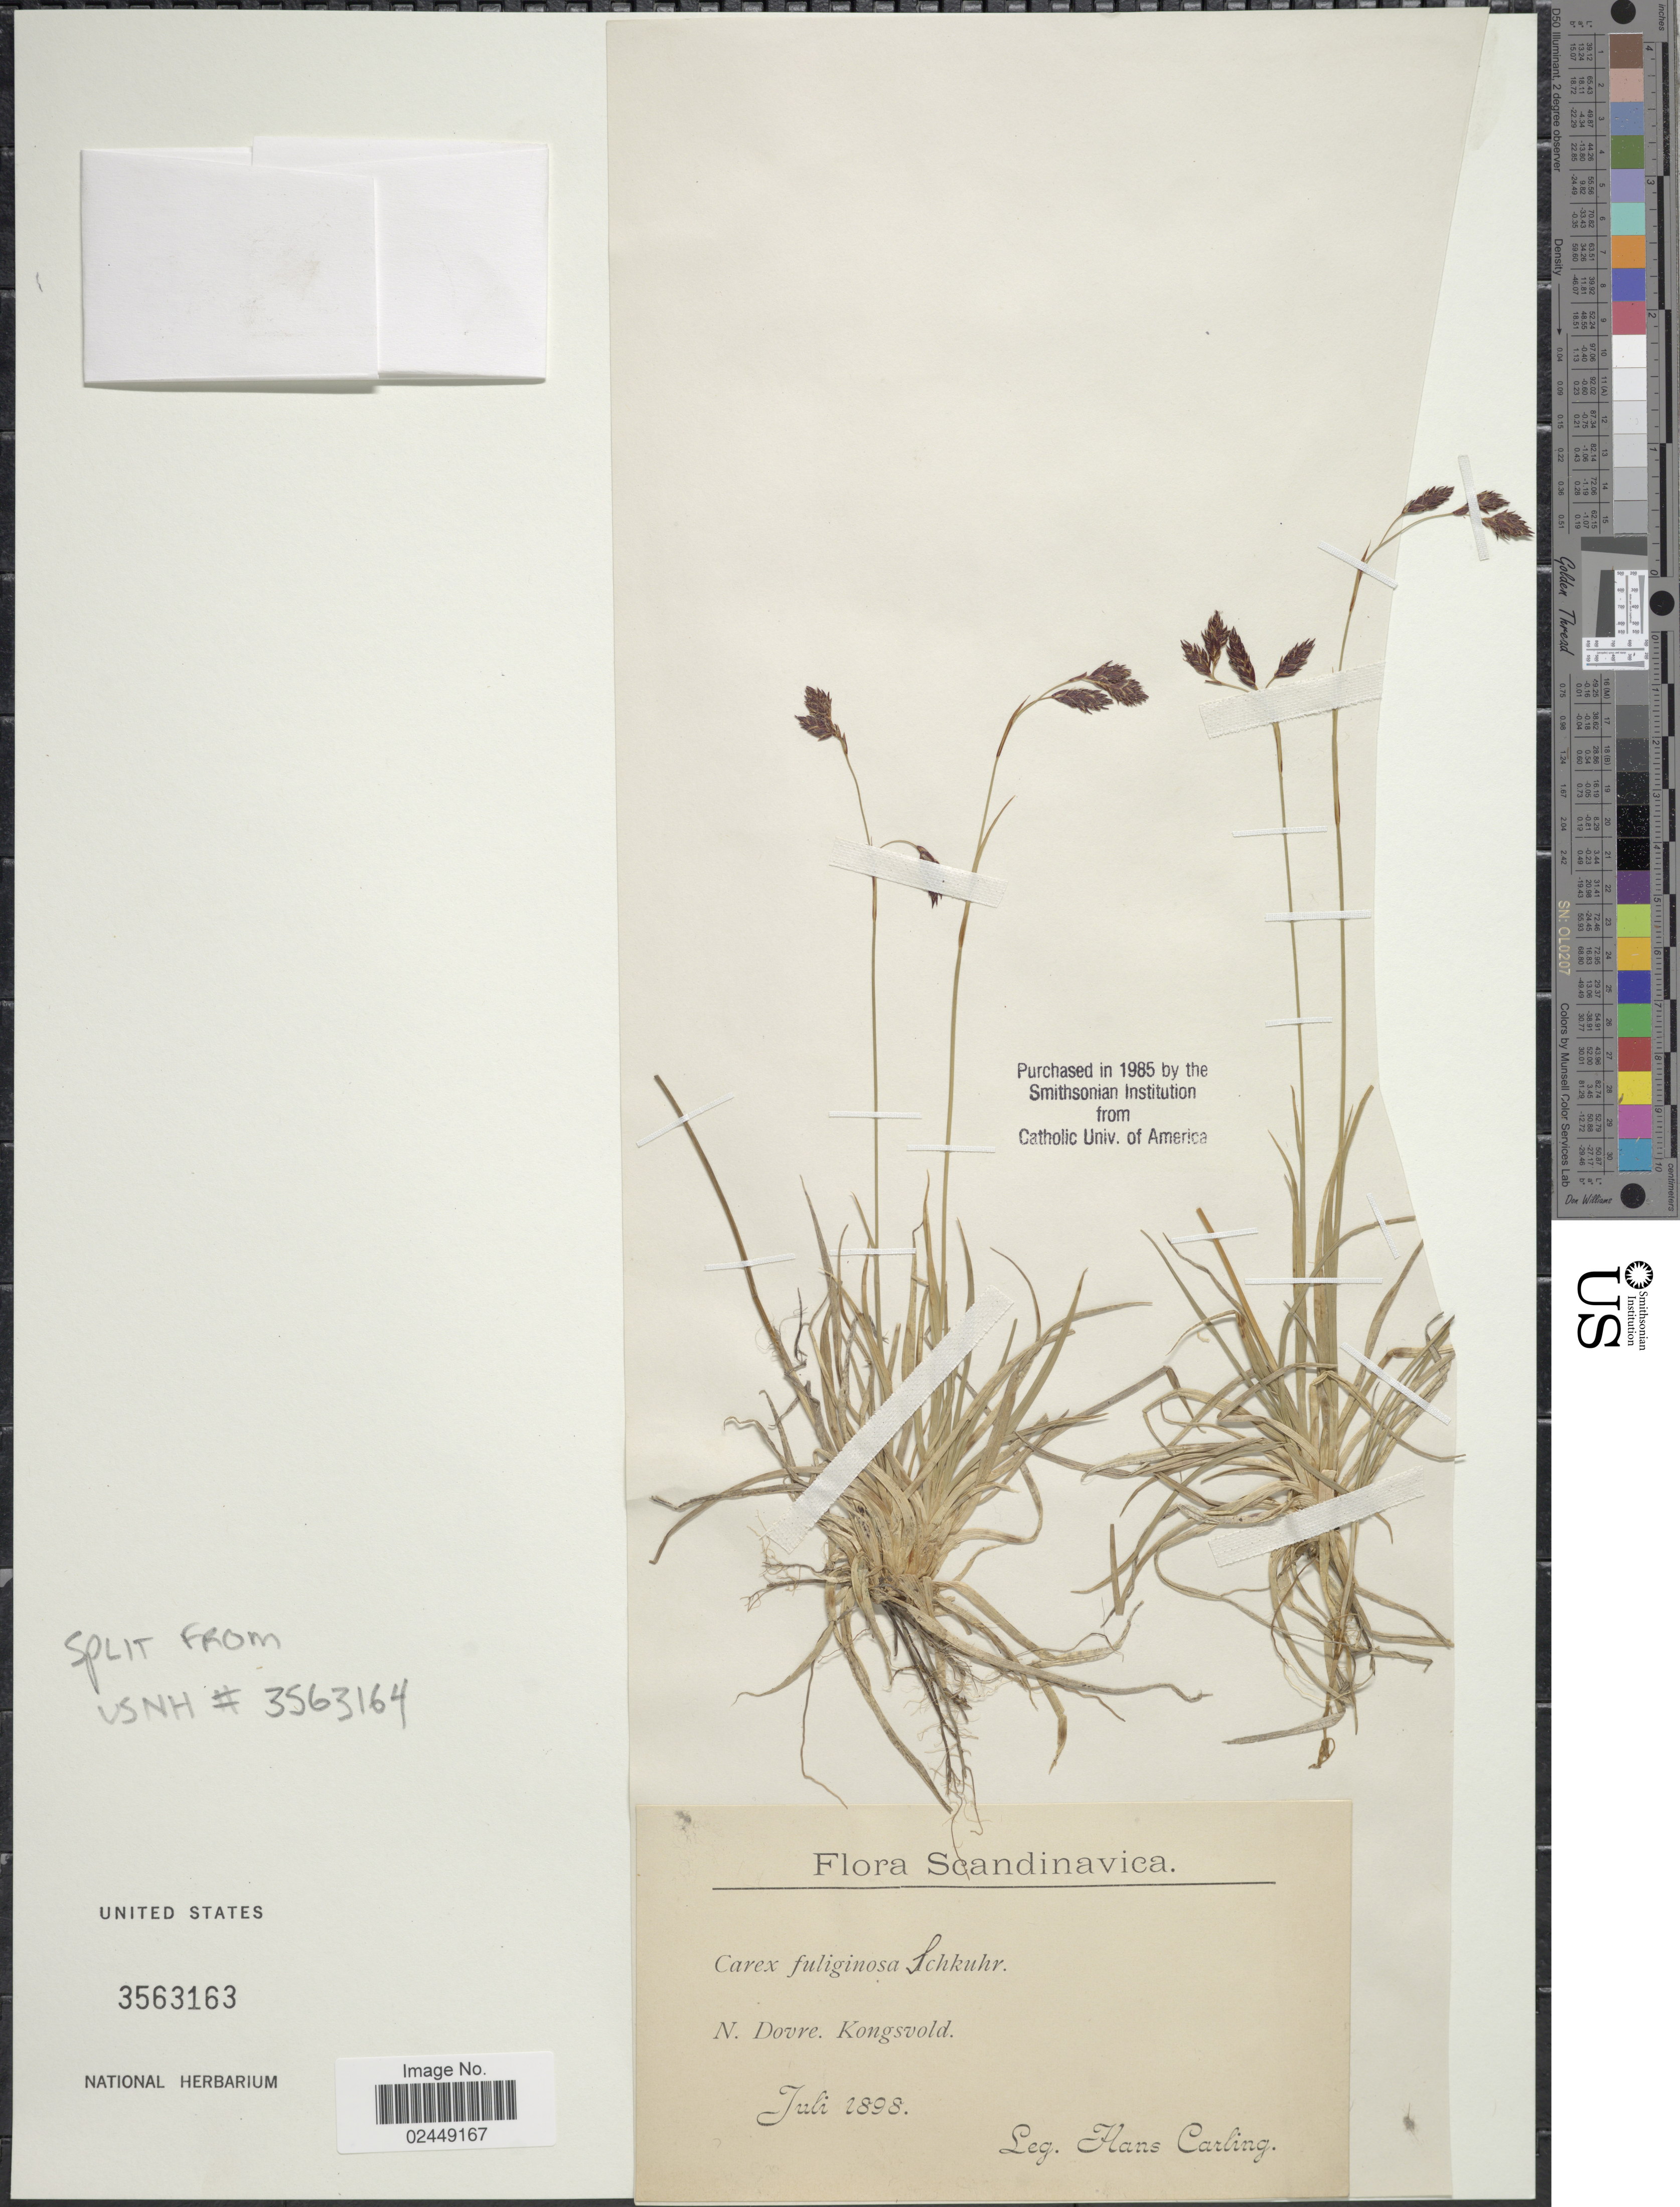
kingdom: Plantae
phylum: Tracheophyta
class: Liliopsida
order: Poales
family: Cyperaceae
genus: Carex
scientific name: Carex fuliginosa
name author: Schkuhr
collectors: H. Carling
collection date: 1898-07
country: Norway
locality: Scandinavica, N. Dovre. Kongsvold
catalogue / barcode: US 3563163